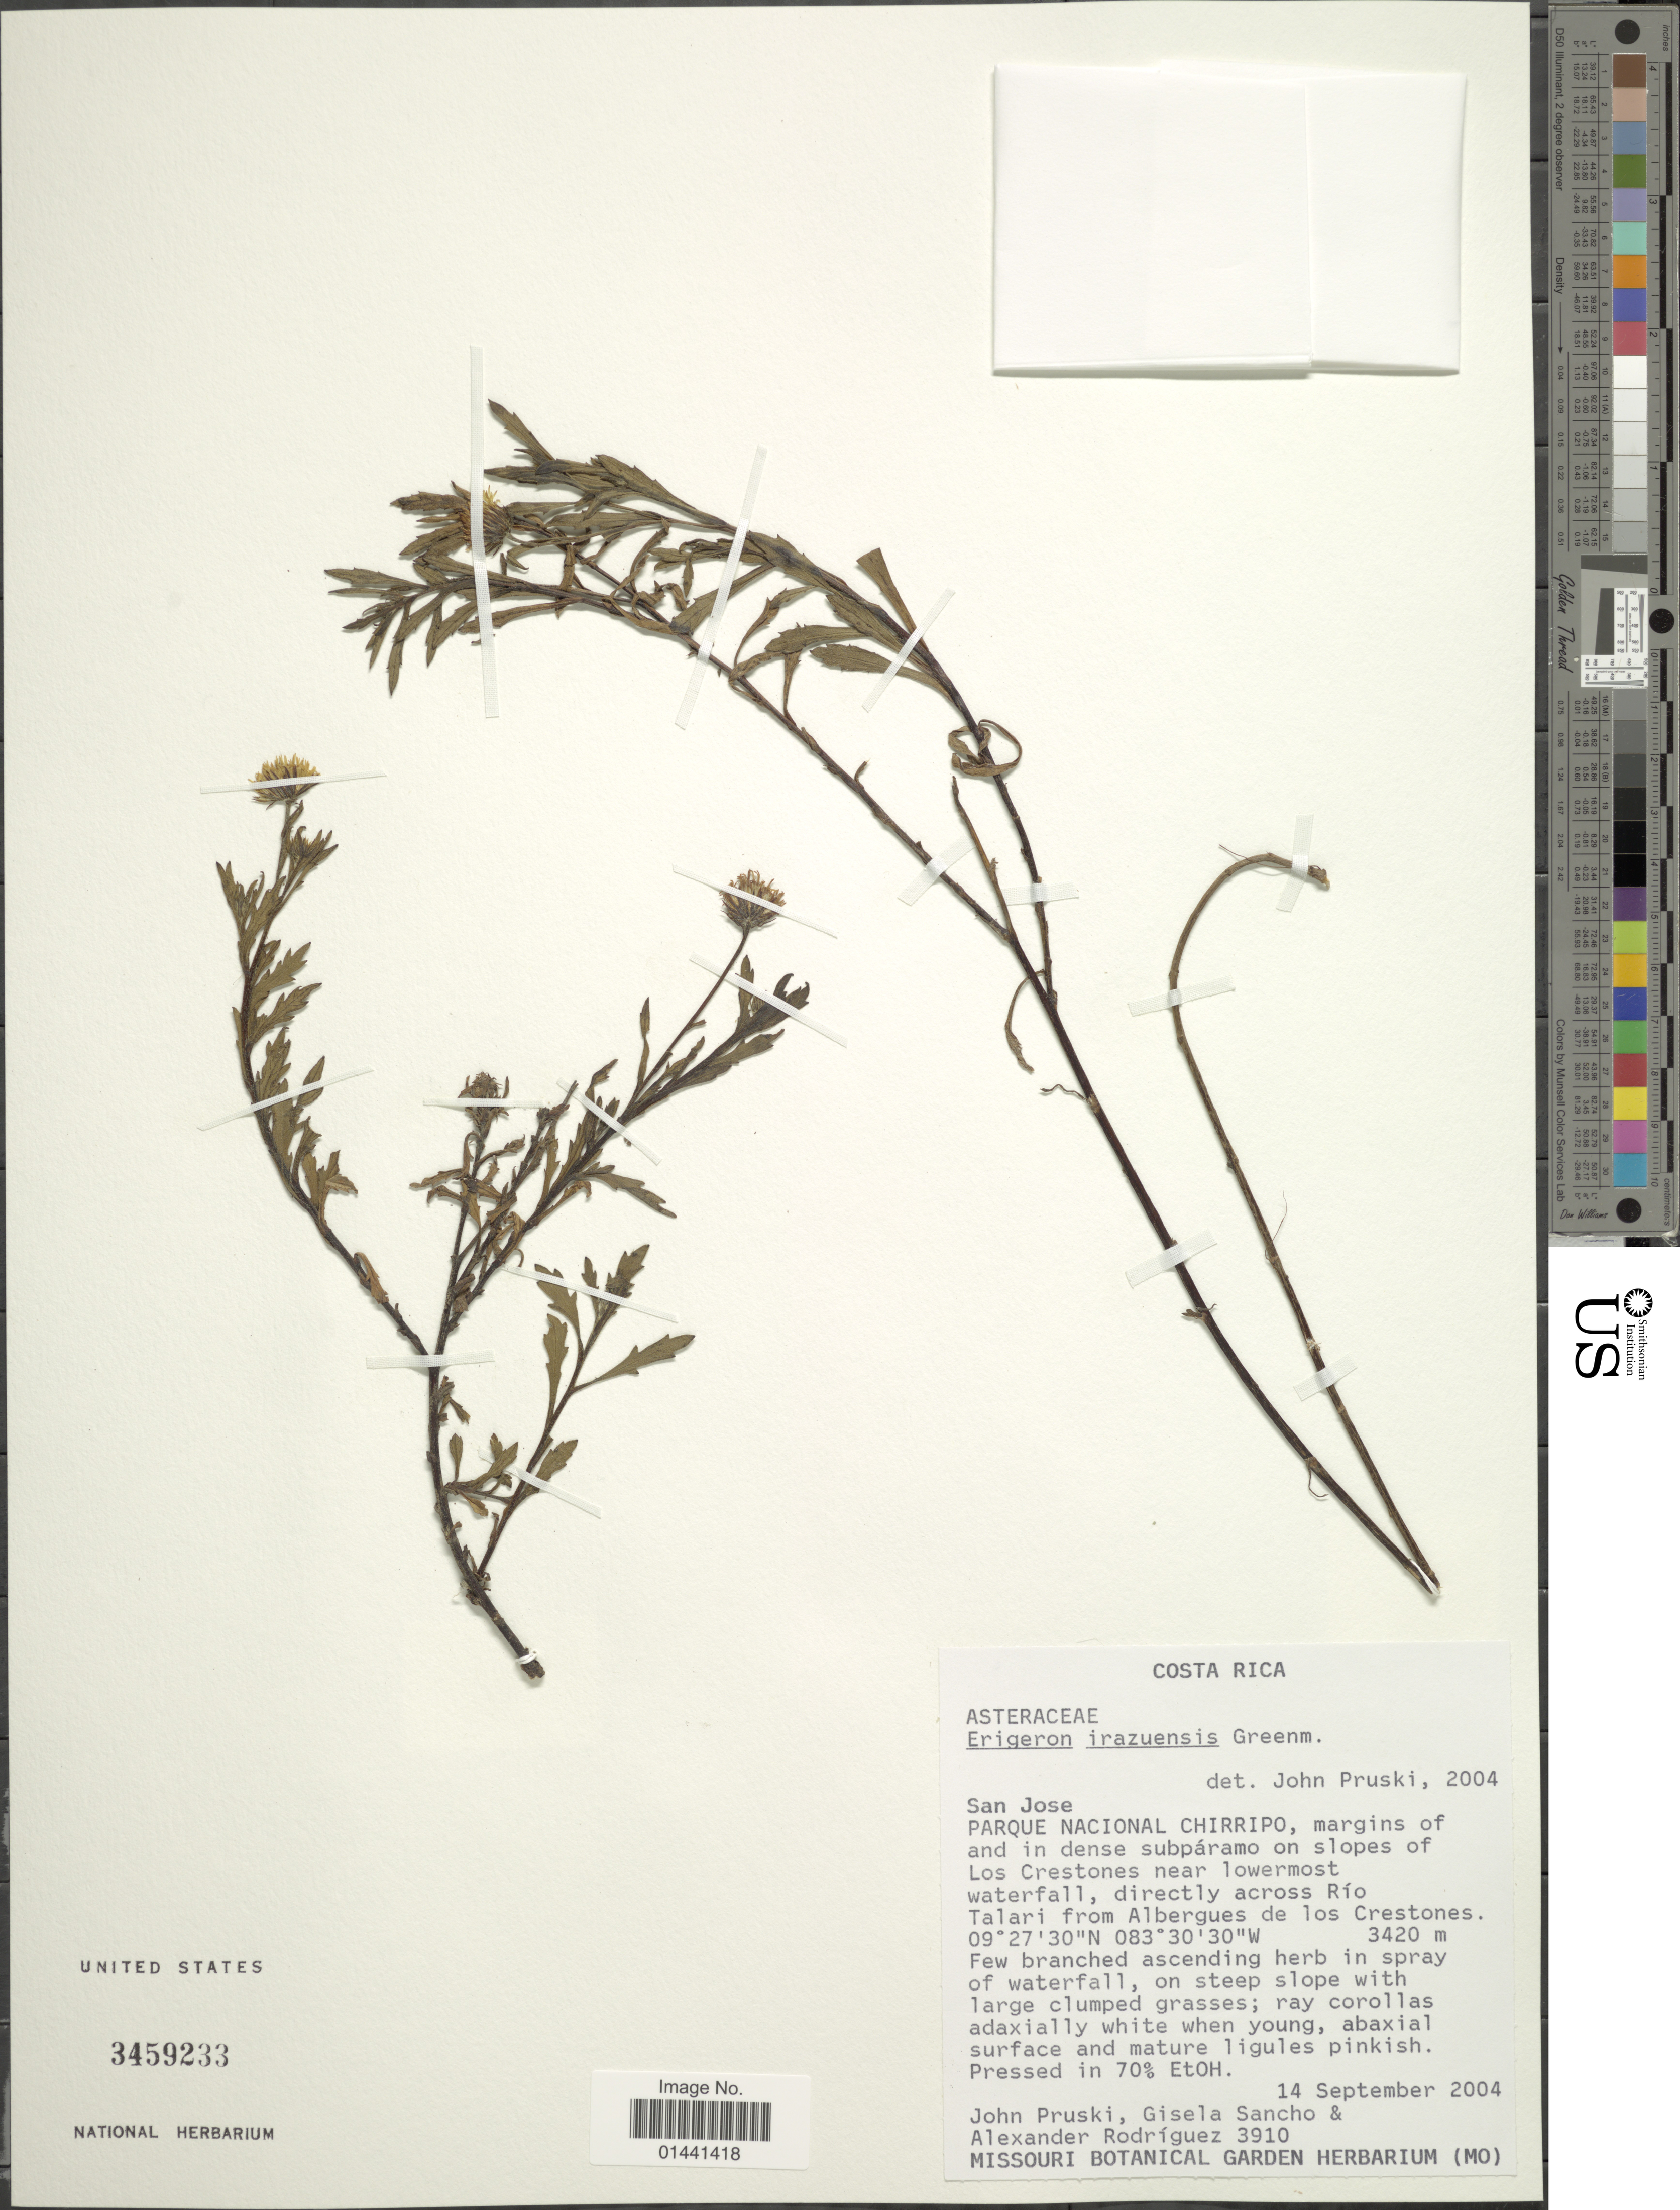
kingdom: Plantae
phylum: Tracheophyta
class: Magnoliopsida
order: Asterales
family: Asteraceae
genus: Erigeron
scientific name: Erigeron irazuense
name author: Greenm.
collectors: J. F. Pruski, G. Sancho & A. Rodríguez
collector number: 3910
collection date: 2004-09-14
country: Costa Rica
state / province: San José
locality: Parque Nacional Chiripo, margins of and in dense subpáramo on slopes of Low Crestones near lowermost waterfall, directly across Río Talari from Albergues de los Crestones, fewbranched ascending herb in spray of waterfall, on steep slope with large clumped grasses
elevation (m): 3420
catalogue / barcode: US 3459233